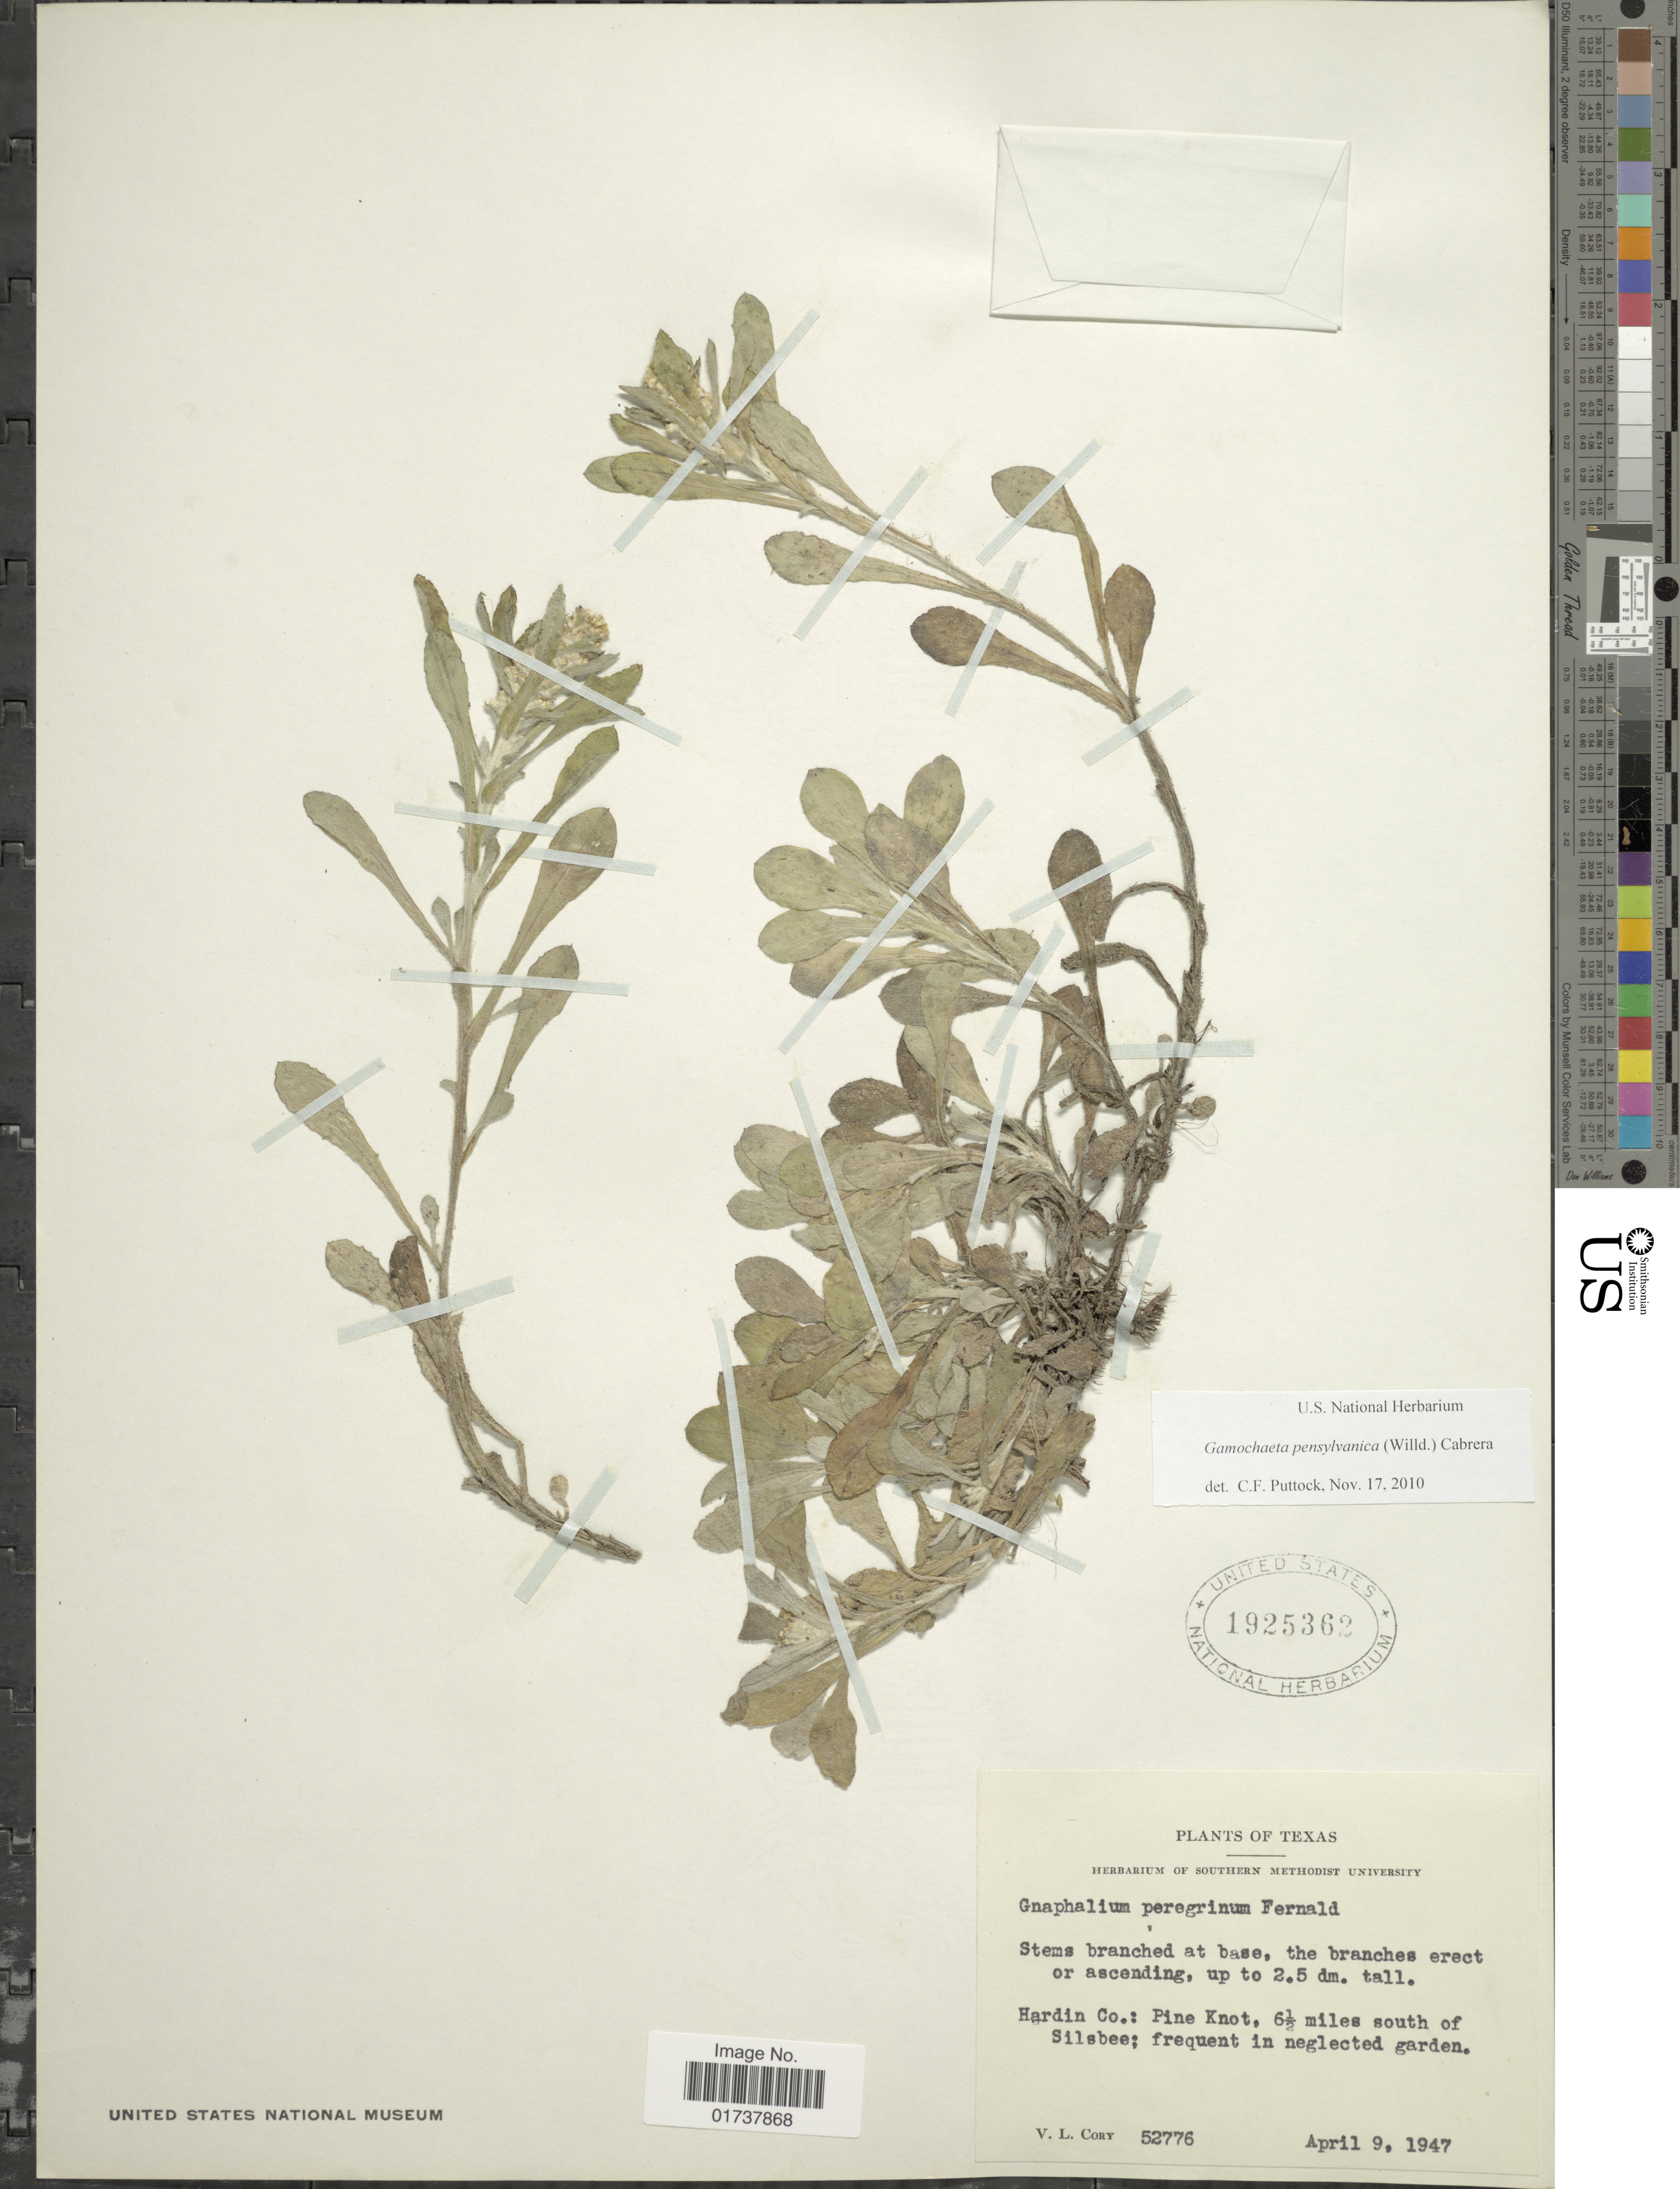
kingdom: Plantae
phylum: Tracheophyta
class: Magnoliopsida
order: Asterales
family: Asteraceae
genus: Gamochaeta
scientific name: Gamochaeta pensylvanica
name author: (Willd.) Cabrera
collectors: V. Cory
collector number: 52776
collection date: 1947-04-09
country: United States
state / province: Texas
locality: Hardin Co.: Pine Knot, 6½ miles south of Silsbee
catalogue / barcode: US 1925362